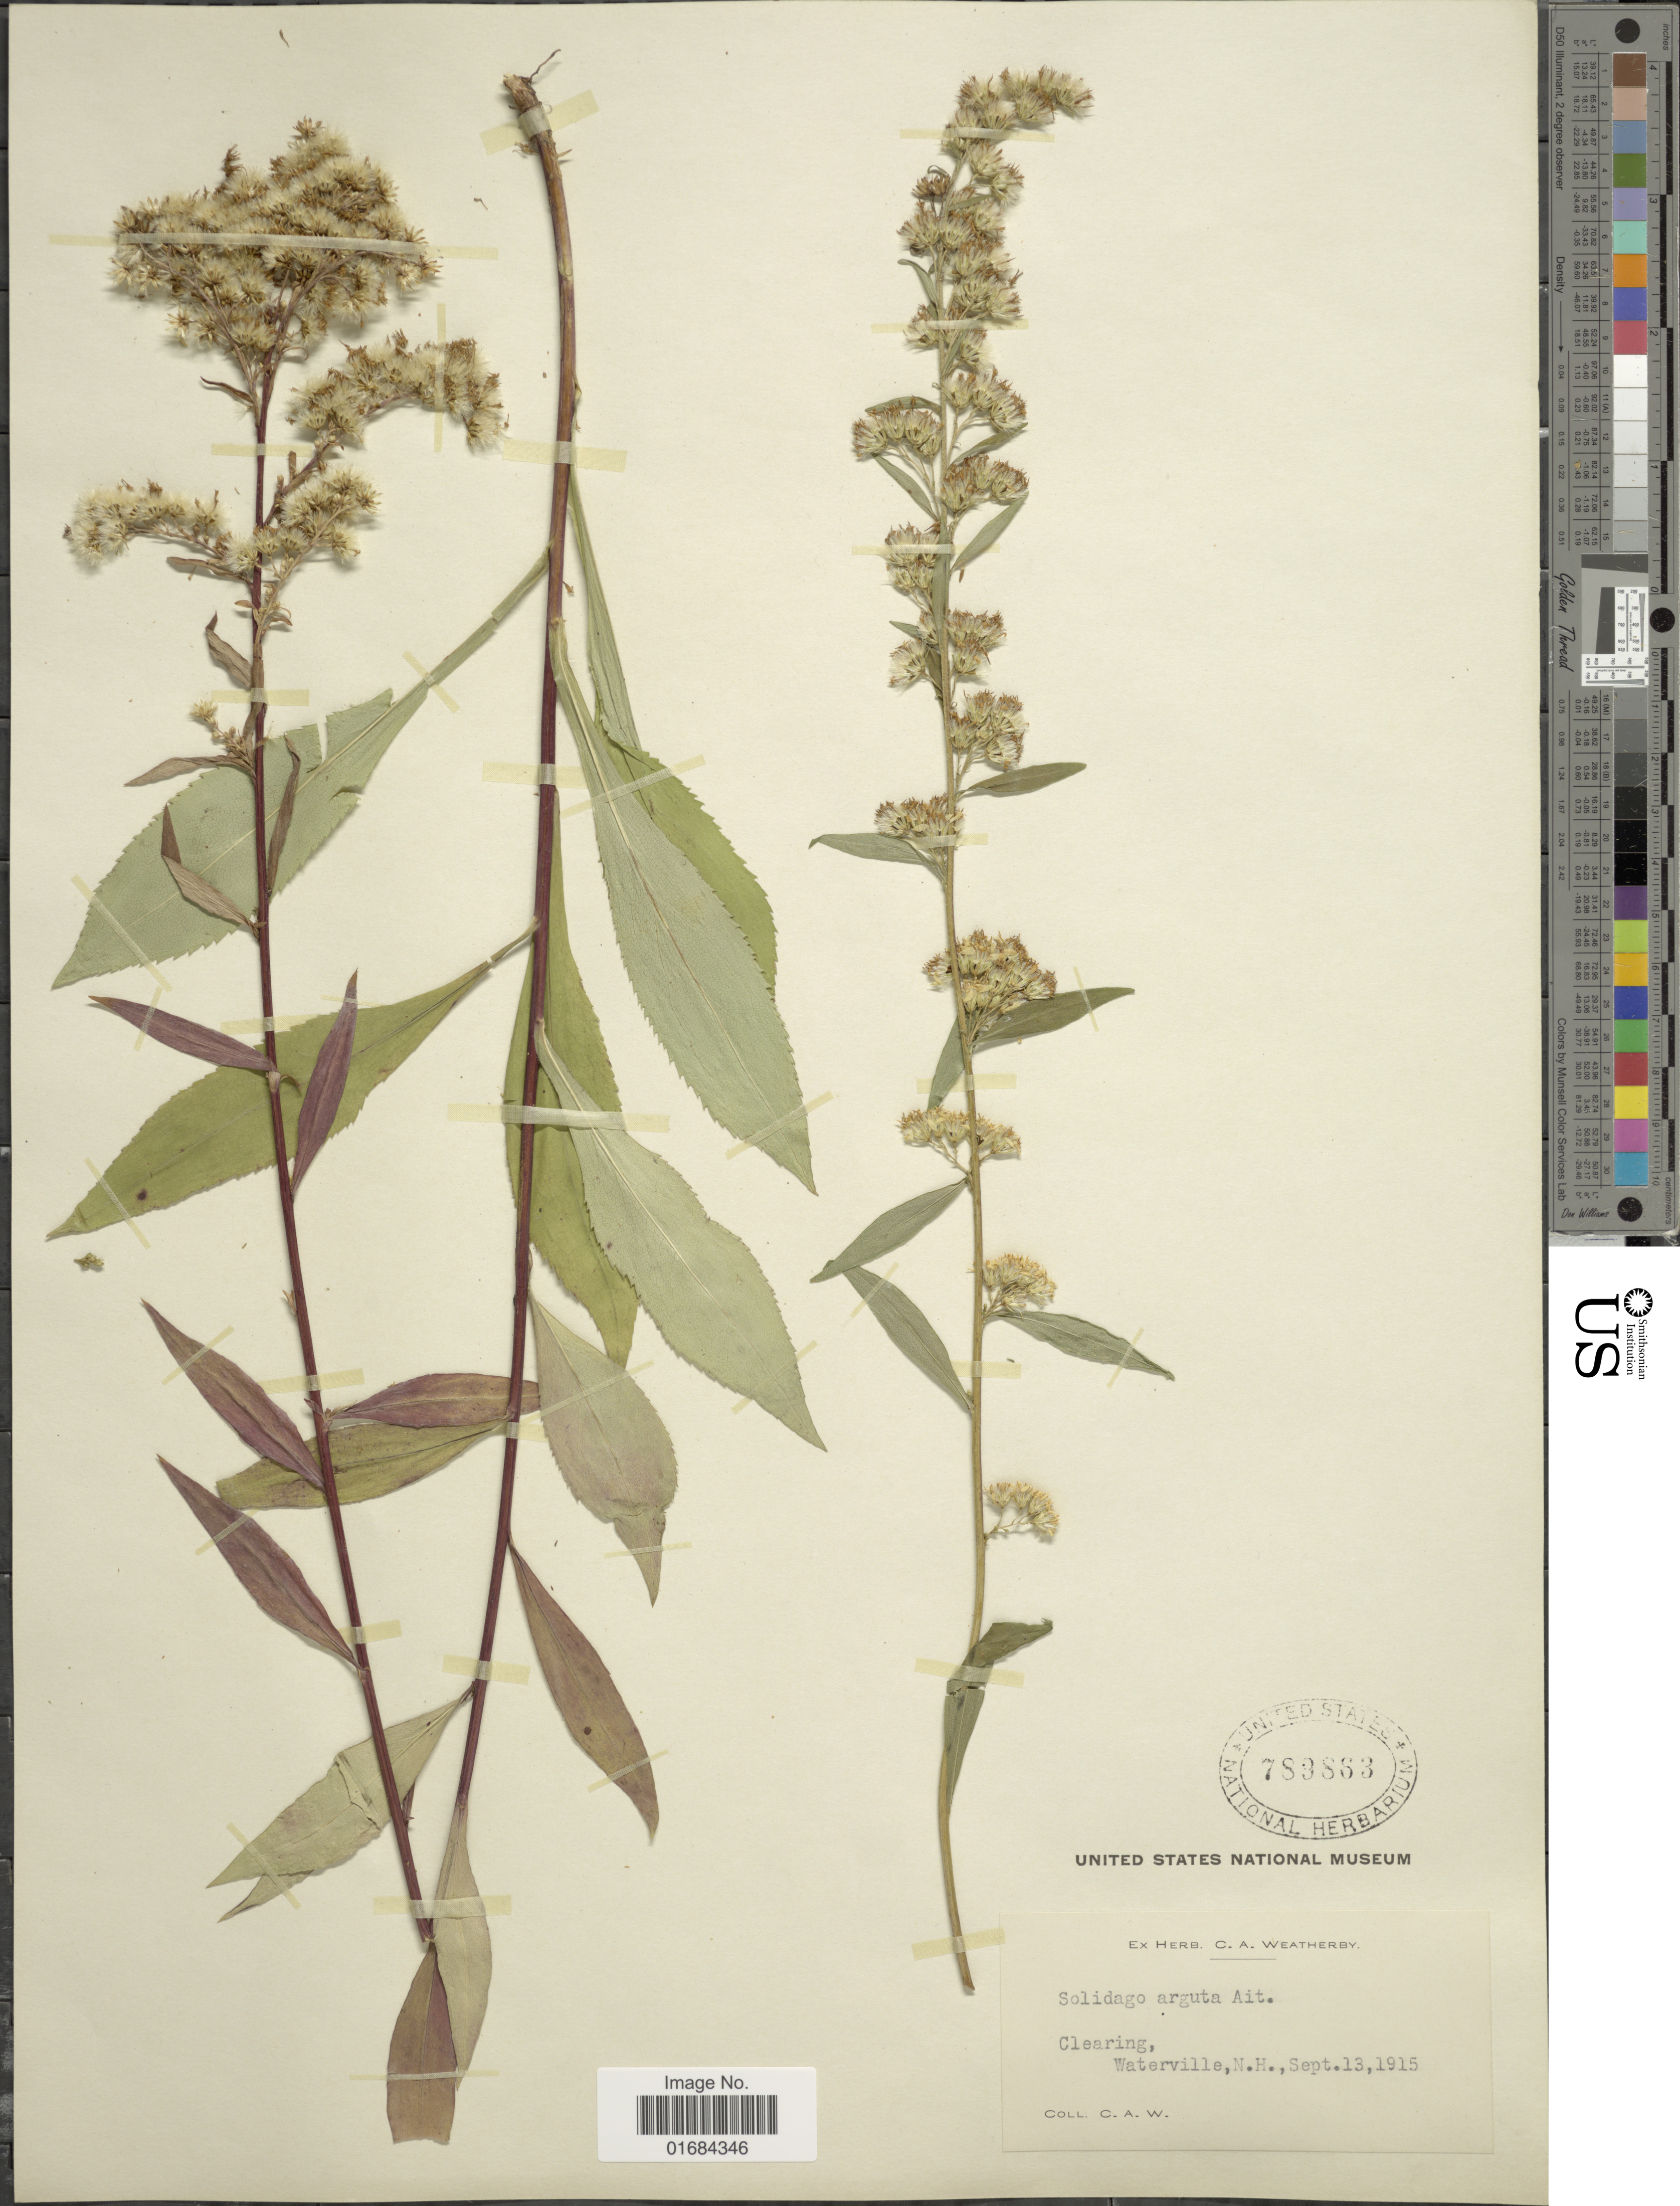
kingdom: Plantae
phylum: Tracheophyta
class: Magnoliopsida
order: Asterales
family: Asteraceae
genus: Solidago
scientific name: Solidago arguta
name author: Aiton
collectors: C. A. Weatherby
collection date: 1915-09-13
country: United States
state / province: New Hampshire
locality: Clearing, Waterville, N.H.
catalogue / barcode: US 789883